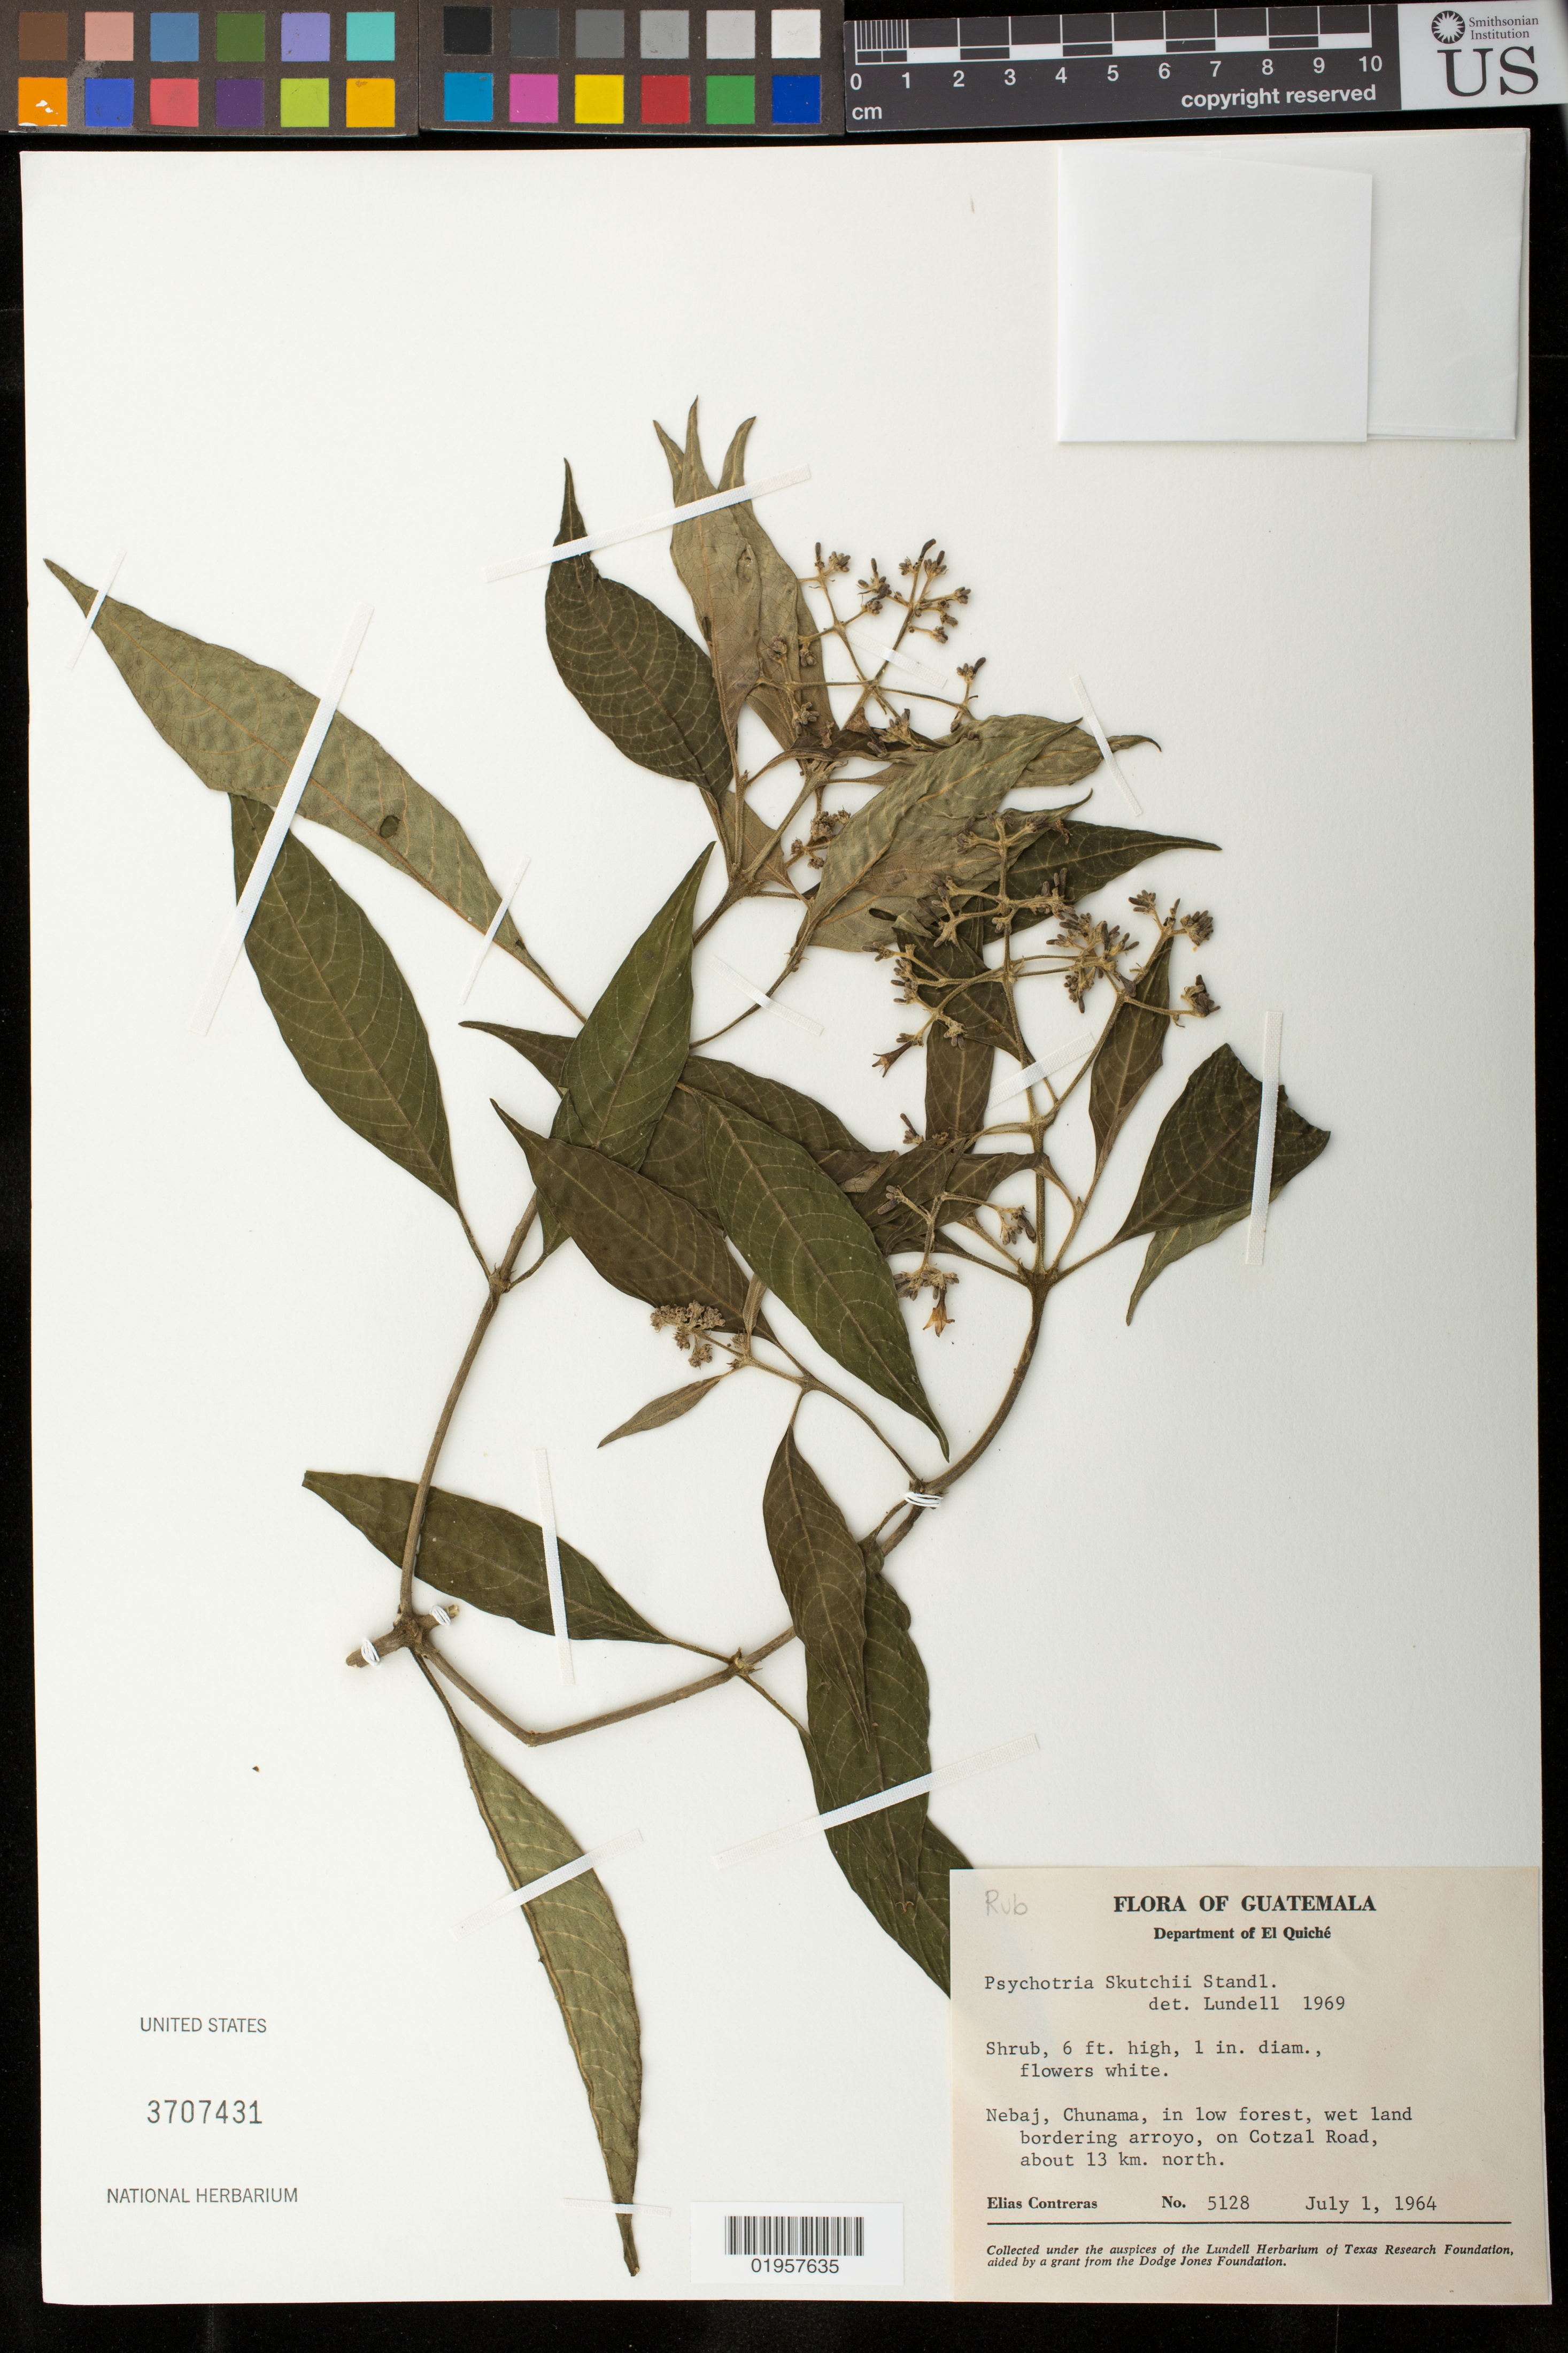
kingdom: Plantae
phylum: Tracheophyta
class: Magnoliopsida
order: Gentianales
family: Rubiaceae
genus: Psychotria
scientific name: Psychotria skutchii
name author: Standl.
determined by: Lundell, C. L.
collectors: E. Contreras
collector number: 5128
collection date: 1964-07-01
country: Guatemala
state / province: El Quiché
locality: Nebaj, Chunama, on Cotzal Road, about 13 km N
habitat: In low forest, wet land bordering arroyo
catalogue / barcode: US 3707431